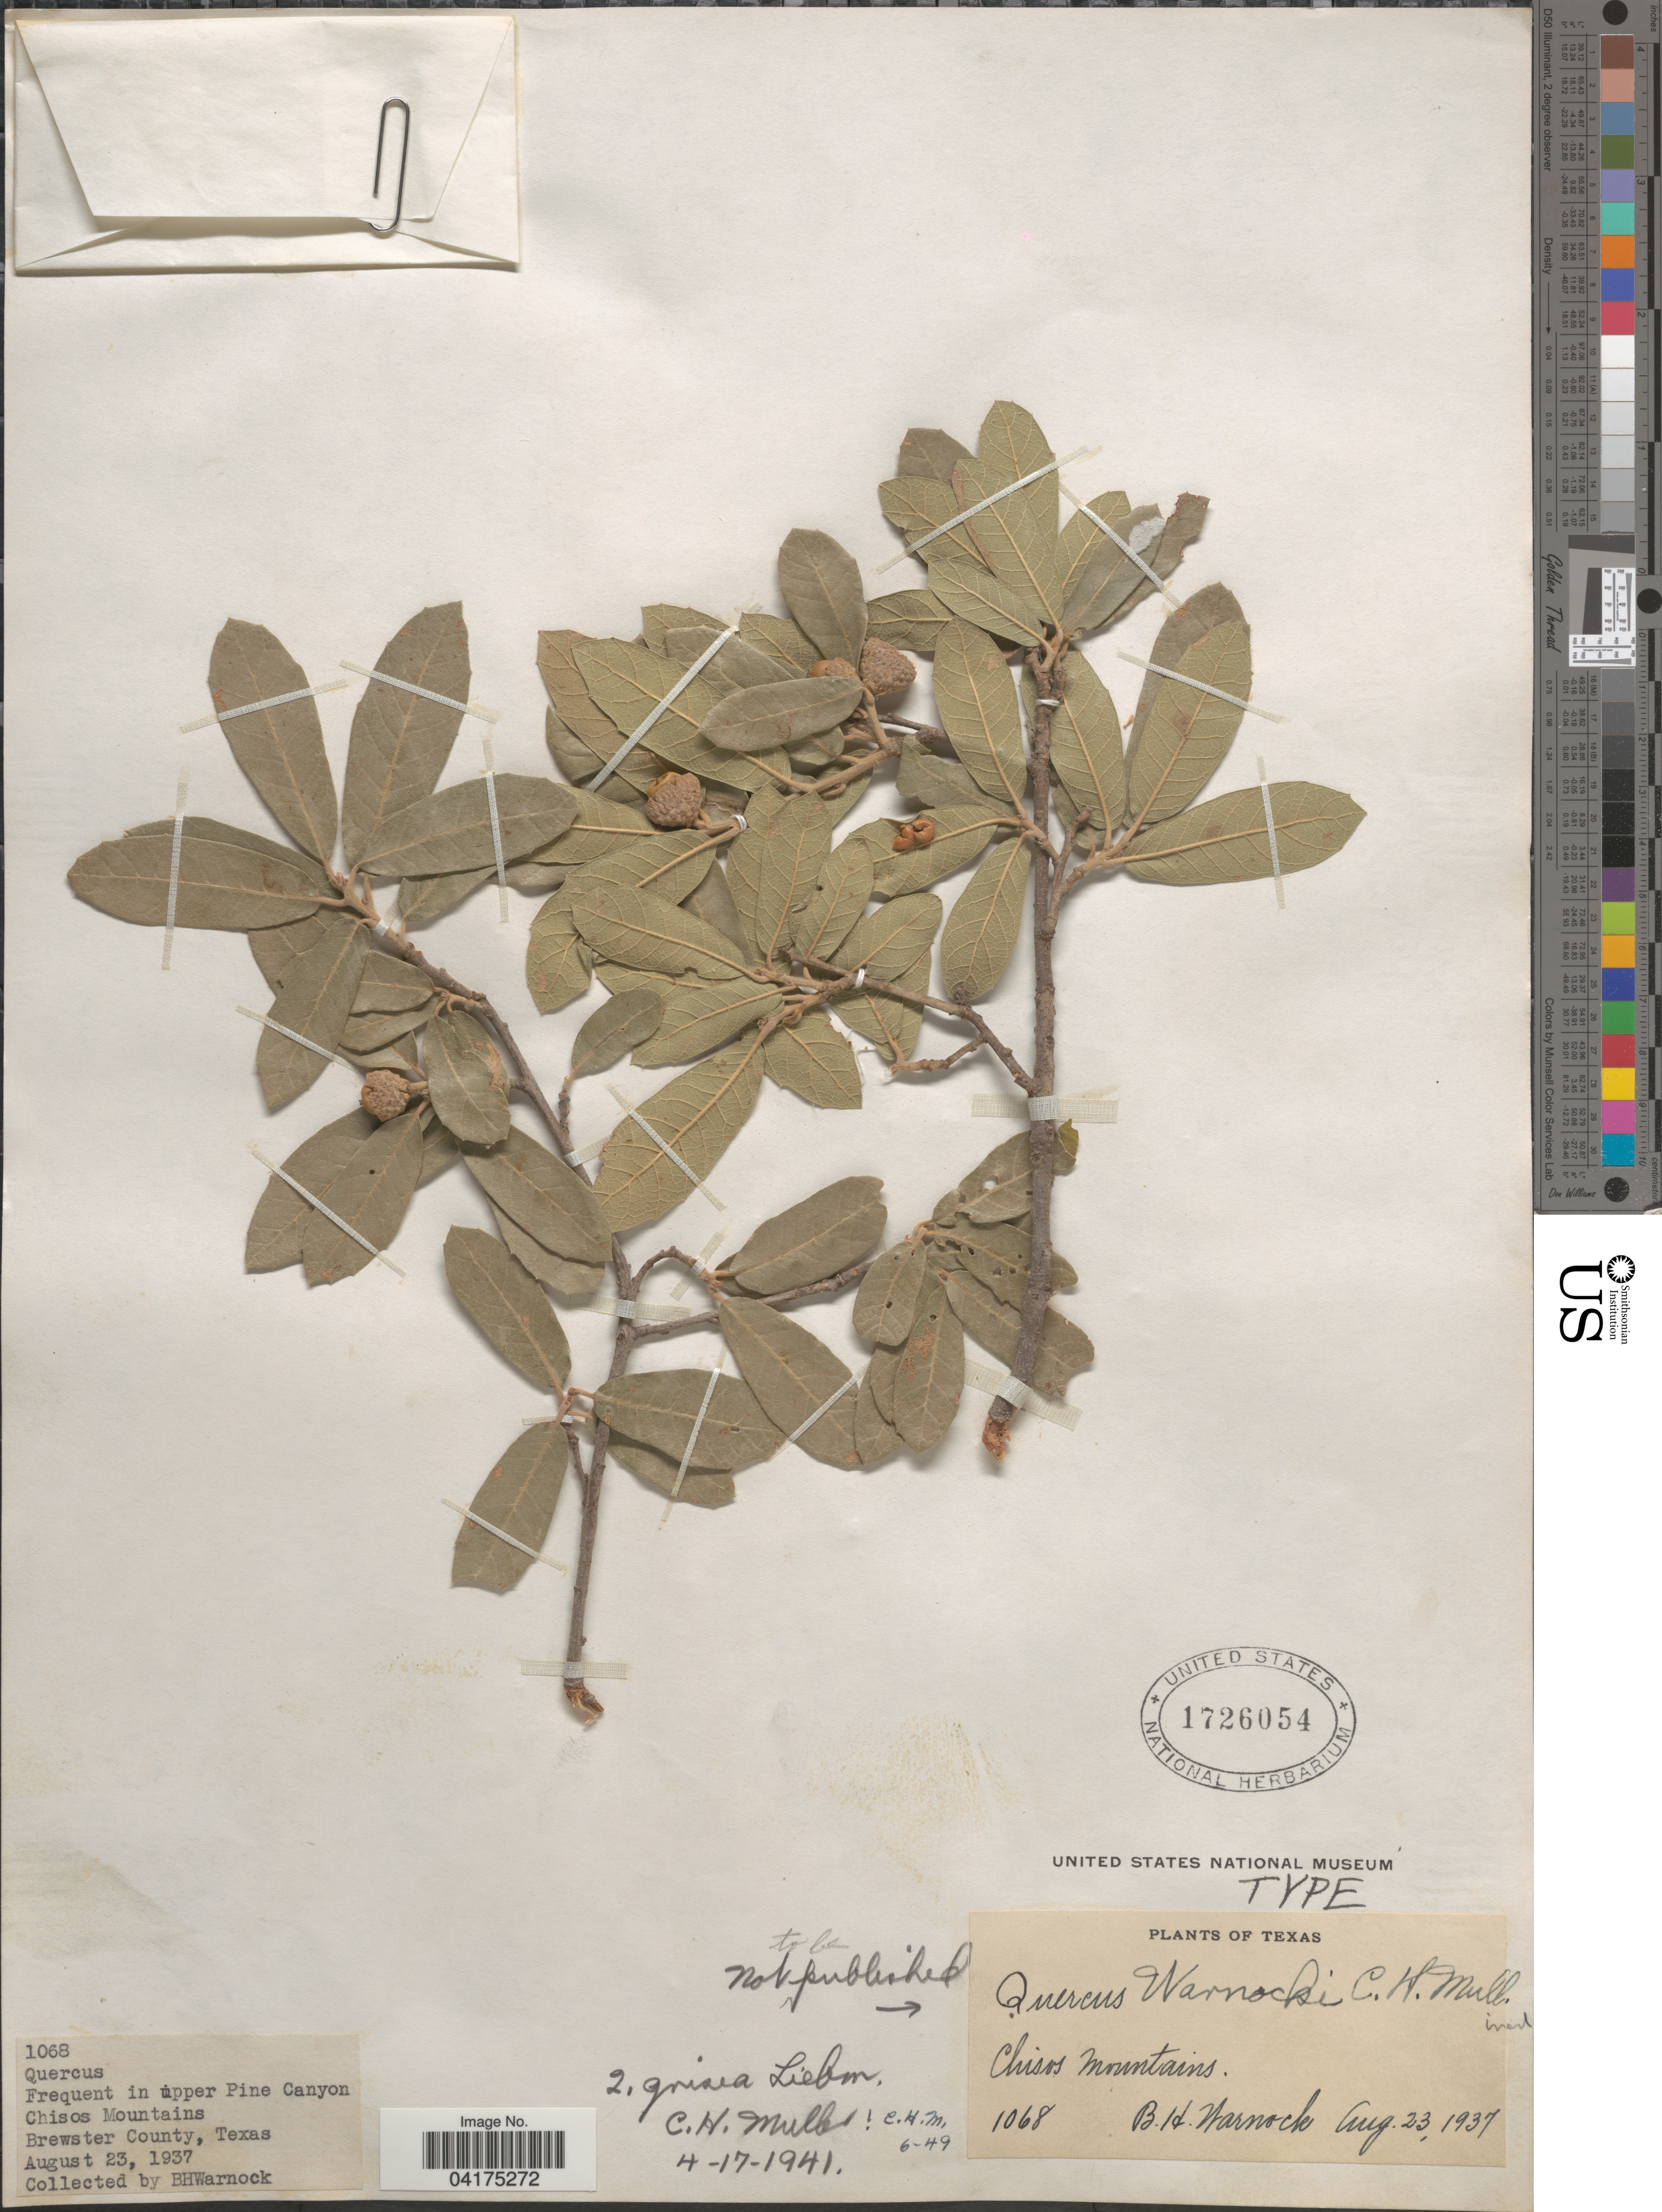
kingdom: Plantae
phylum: Tracheophyta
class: Magnoliopsida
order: Fagales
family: Fagaceae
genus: Quercus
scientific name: Quercus sp.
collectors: B. H. Warnock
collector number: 1068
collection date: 1937-08-23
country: United States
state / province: Texas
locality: Frequent in upper Pine Canyon. Chisos Mountains. Brewster County.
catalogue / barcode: US 1726054